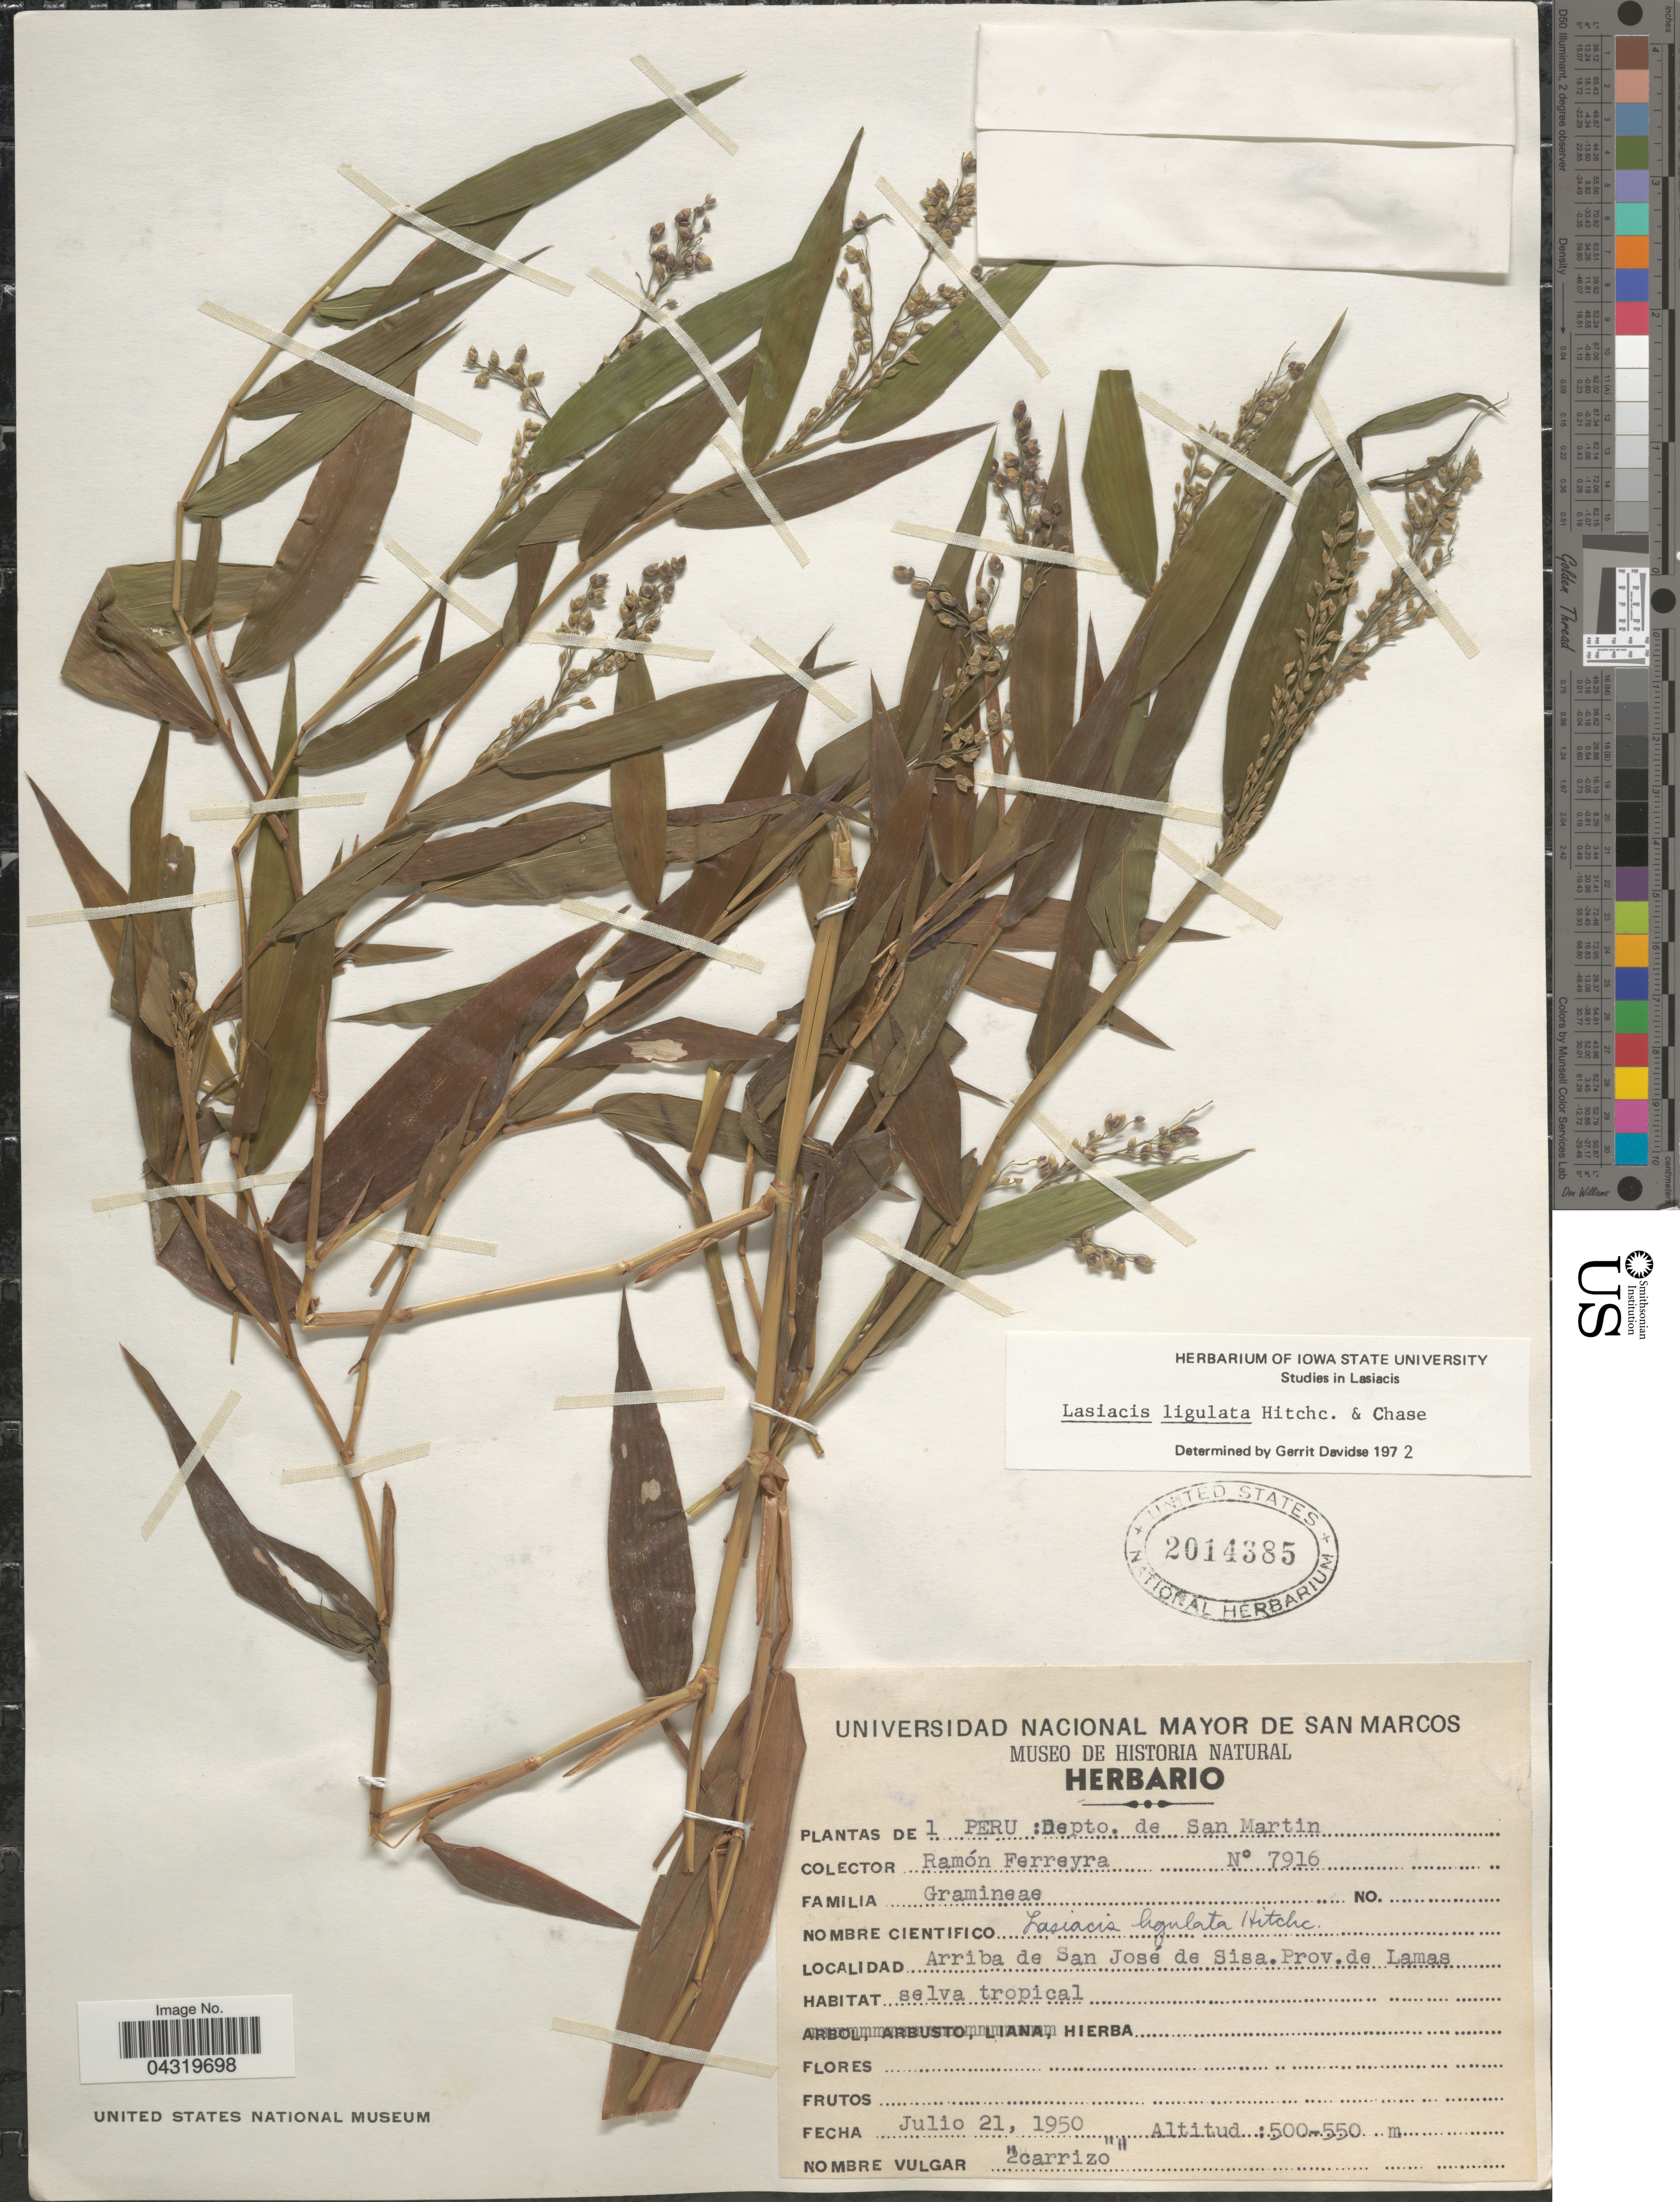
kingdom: Plantae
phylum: Tracheophyta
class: Liliopsida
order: Poales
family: Poaceae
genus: Lasiacis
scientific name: Lasiacis ligulata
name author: Hitchc. & Chase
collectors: R. A. Ferreyra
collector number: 7916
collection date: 1950-07-21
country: Peru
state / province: San Martín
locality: Depto. de San Martin. Arriba de San José de Sisa. Prov. de Lamas.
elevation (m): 500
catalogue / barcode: US 2014385